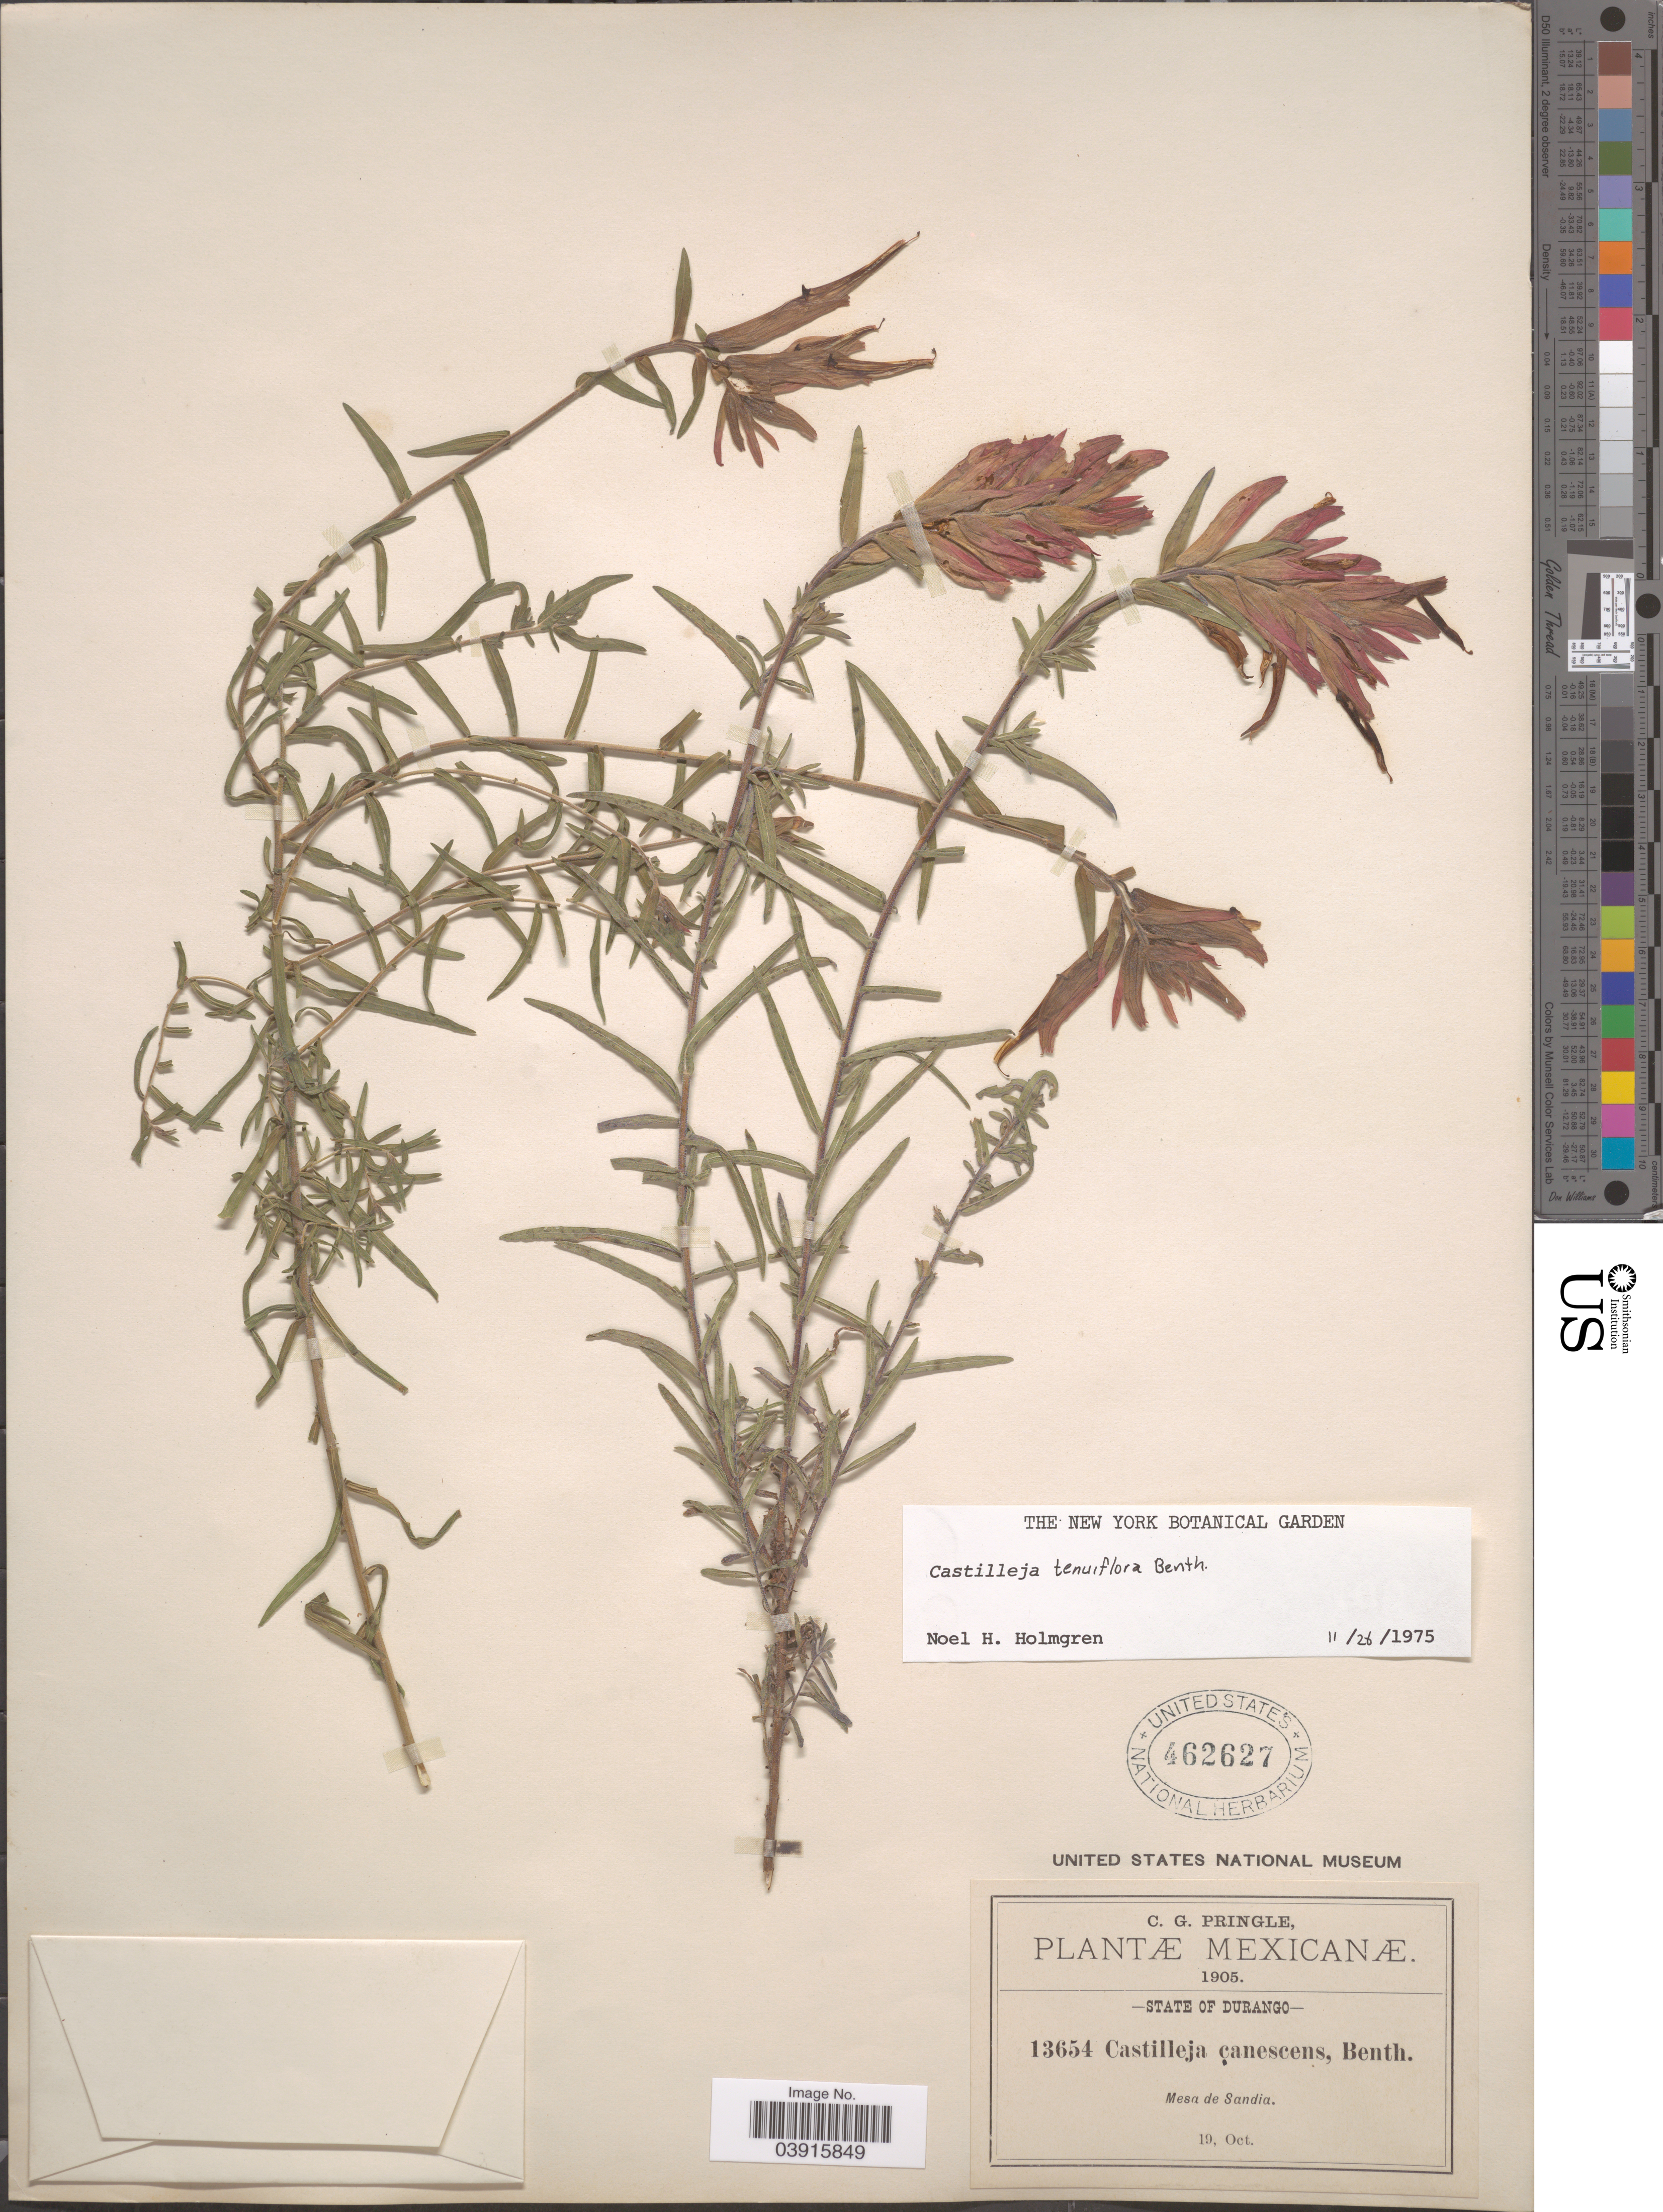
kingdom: Plantae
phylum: Tracheophyta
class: Magnoliopsida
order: Lamiales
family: Orobanchaceae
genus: Castilleja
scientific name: Castilleja tenuiflora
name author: Benth.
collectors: C. G. Pringle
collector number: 13654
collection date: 1905-10-19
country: Mexico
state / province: Durango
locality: Mesa de Sandia.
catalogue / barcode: US 462627